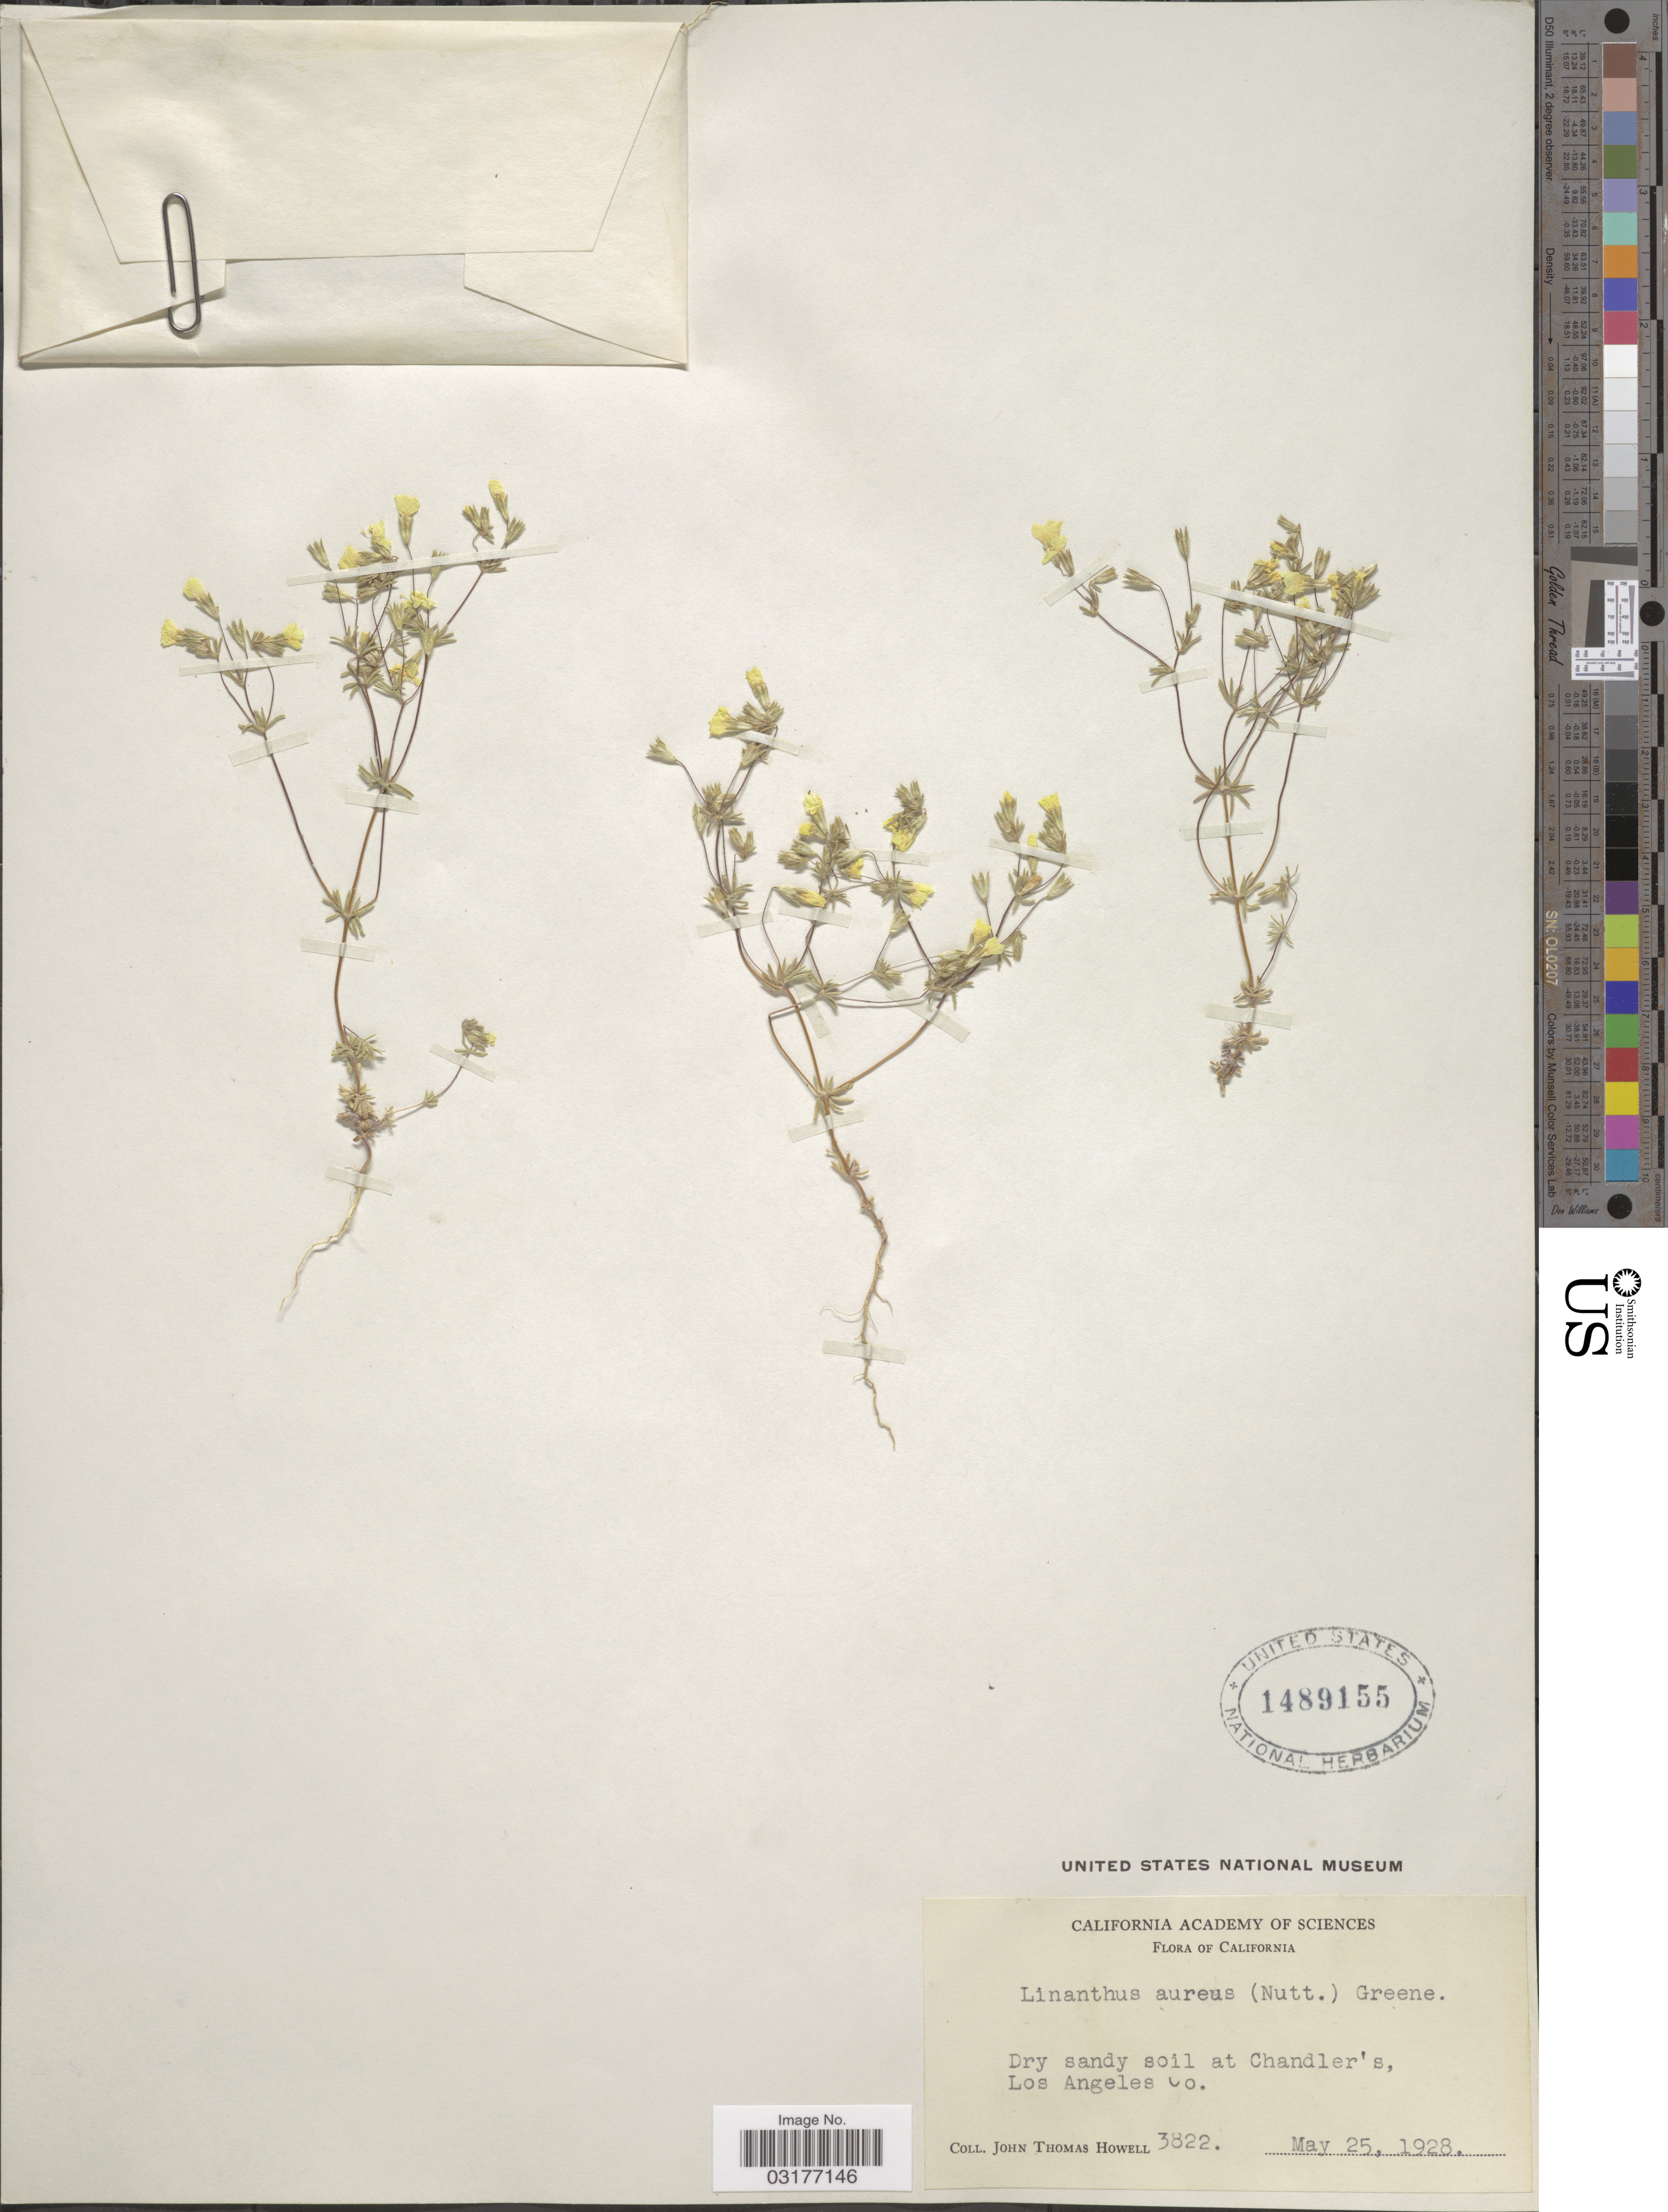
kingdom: Plantae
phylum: Tracheophyta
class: Magnoliopsida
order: Ericales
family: Polemoniaceae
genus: Leptosiphon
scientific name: Leptosiphon chrysanthus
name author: J.M. Porter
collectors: J. T. Howell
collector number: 3822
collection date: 1928-05-25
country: United States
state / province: California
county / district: Los Angeles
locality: At Chandler's, Los Angeles Co.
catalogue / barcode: US 1489155